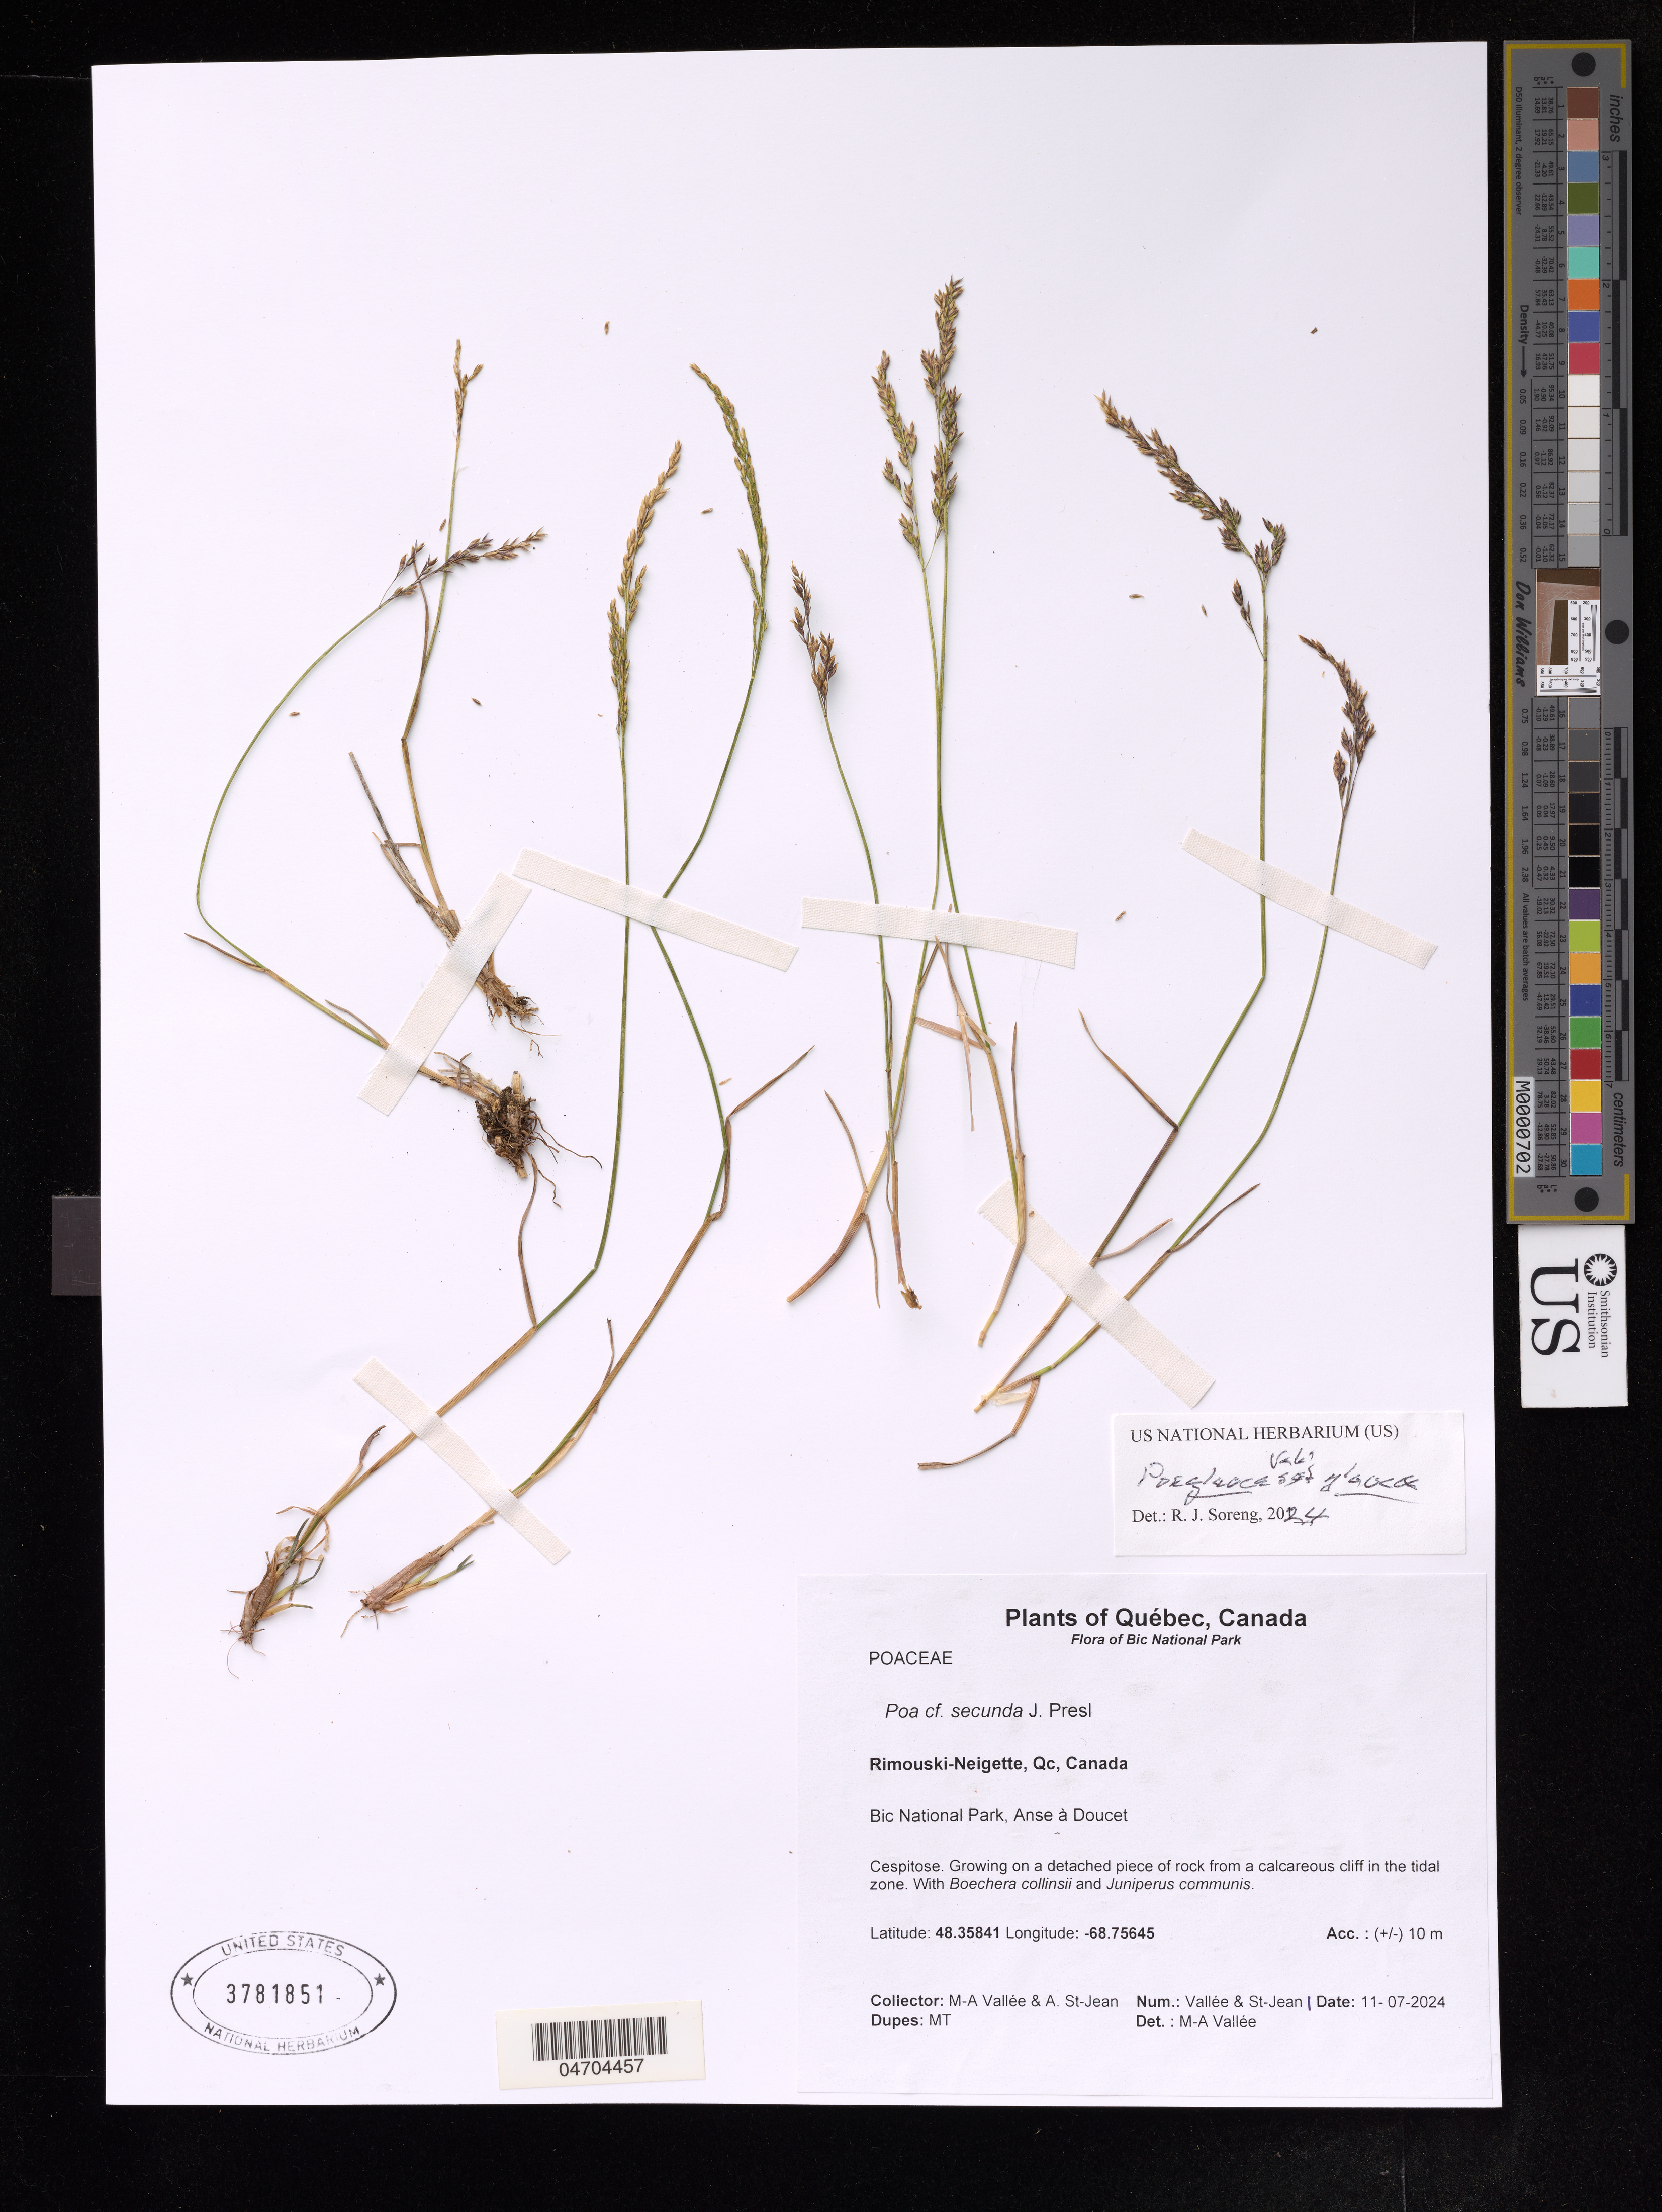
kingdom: Plantae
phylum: Tracheophyta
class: Liliopsida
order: Poales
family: Poaceae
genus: Poa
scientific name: Poa secunda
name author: J. Presl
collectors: M. Vallée & A. St-Jean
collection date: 2024-07-11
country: Canada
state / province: Quebec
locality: Rimouski-Neigette, Bic National Park, Anse a Doucet.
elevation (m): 10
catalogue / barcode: US 3781851